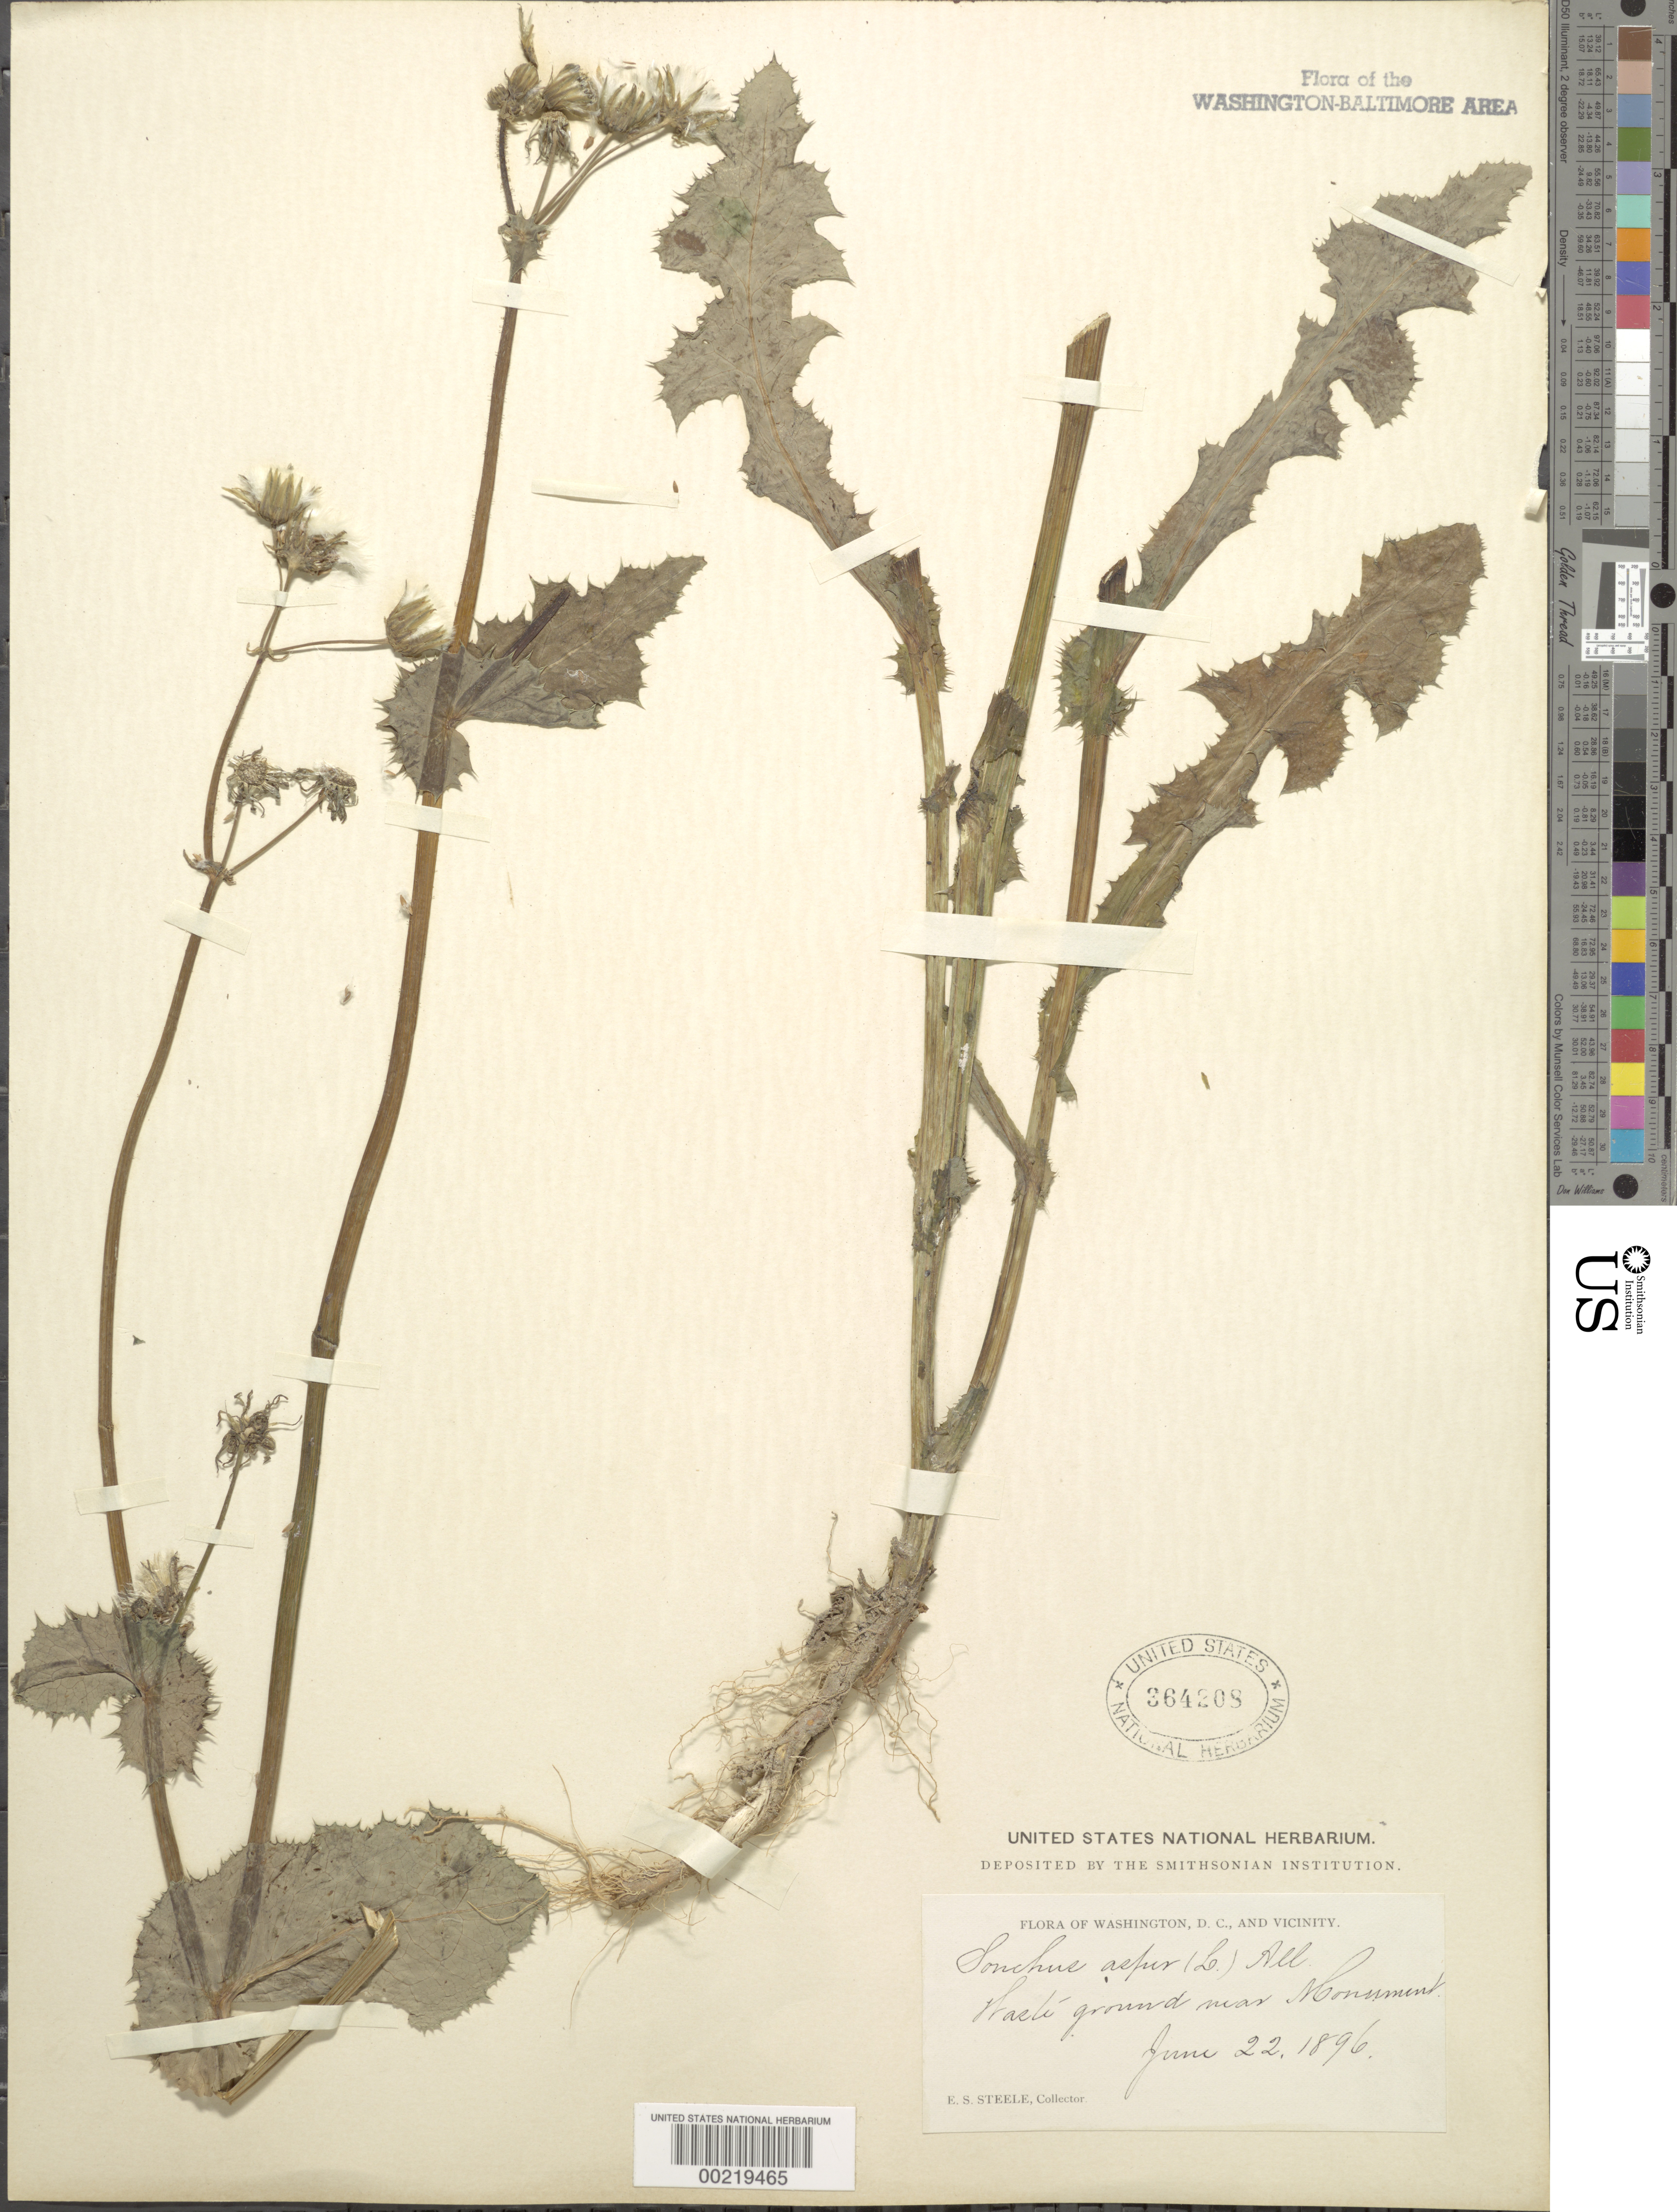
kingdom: Plantae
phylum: Tracheophyta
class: Magnoliopsida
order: Asterales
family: Asteraceae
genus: Sonchus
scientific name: Sonchus asper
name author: (L.) Hill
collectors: E. Steele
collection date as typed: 22 Jun 1896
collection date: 1896-06-22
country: United States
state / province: District of Columbia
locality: Near Monument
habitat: Waste ground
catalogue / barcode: US 364208